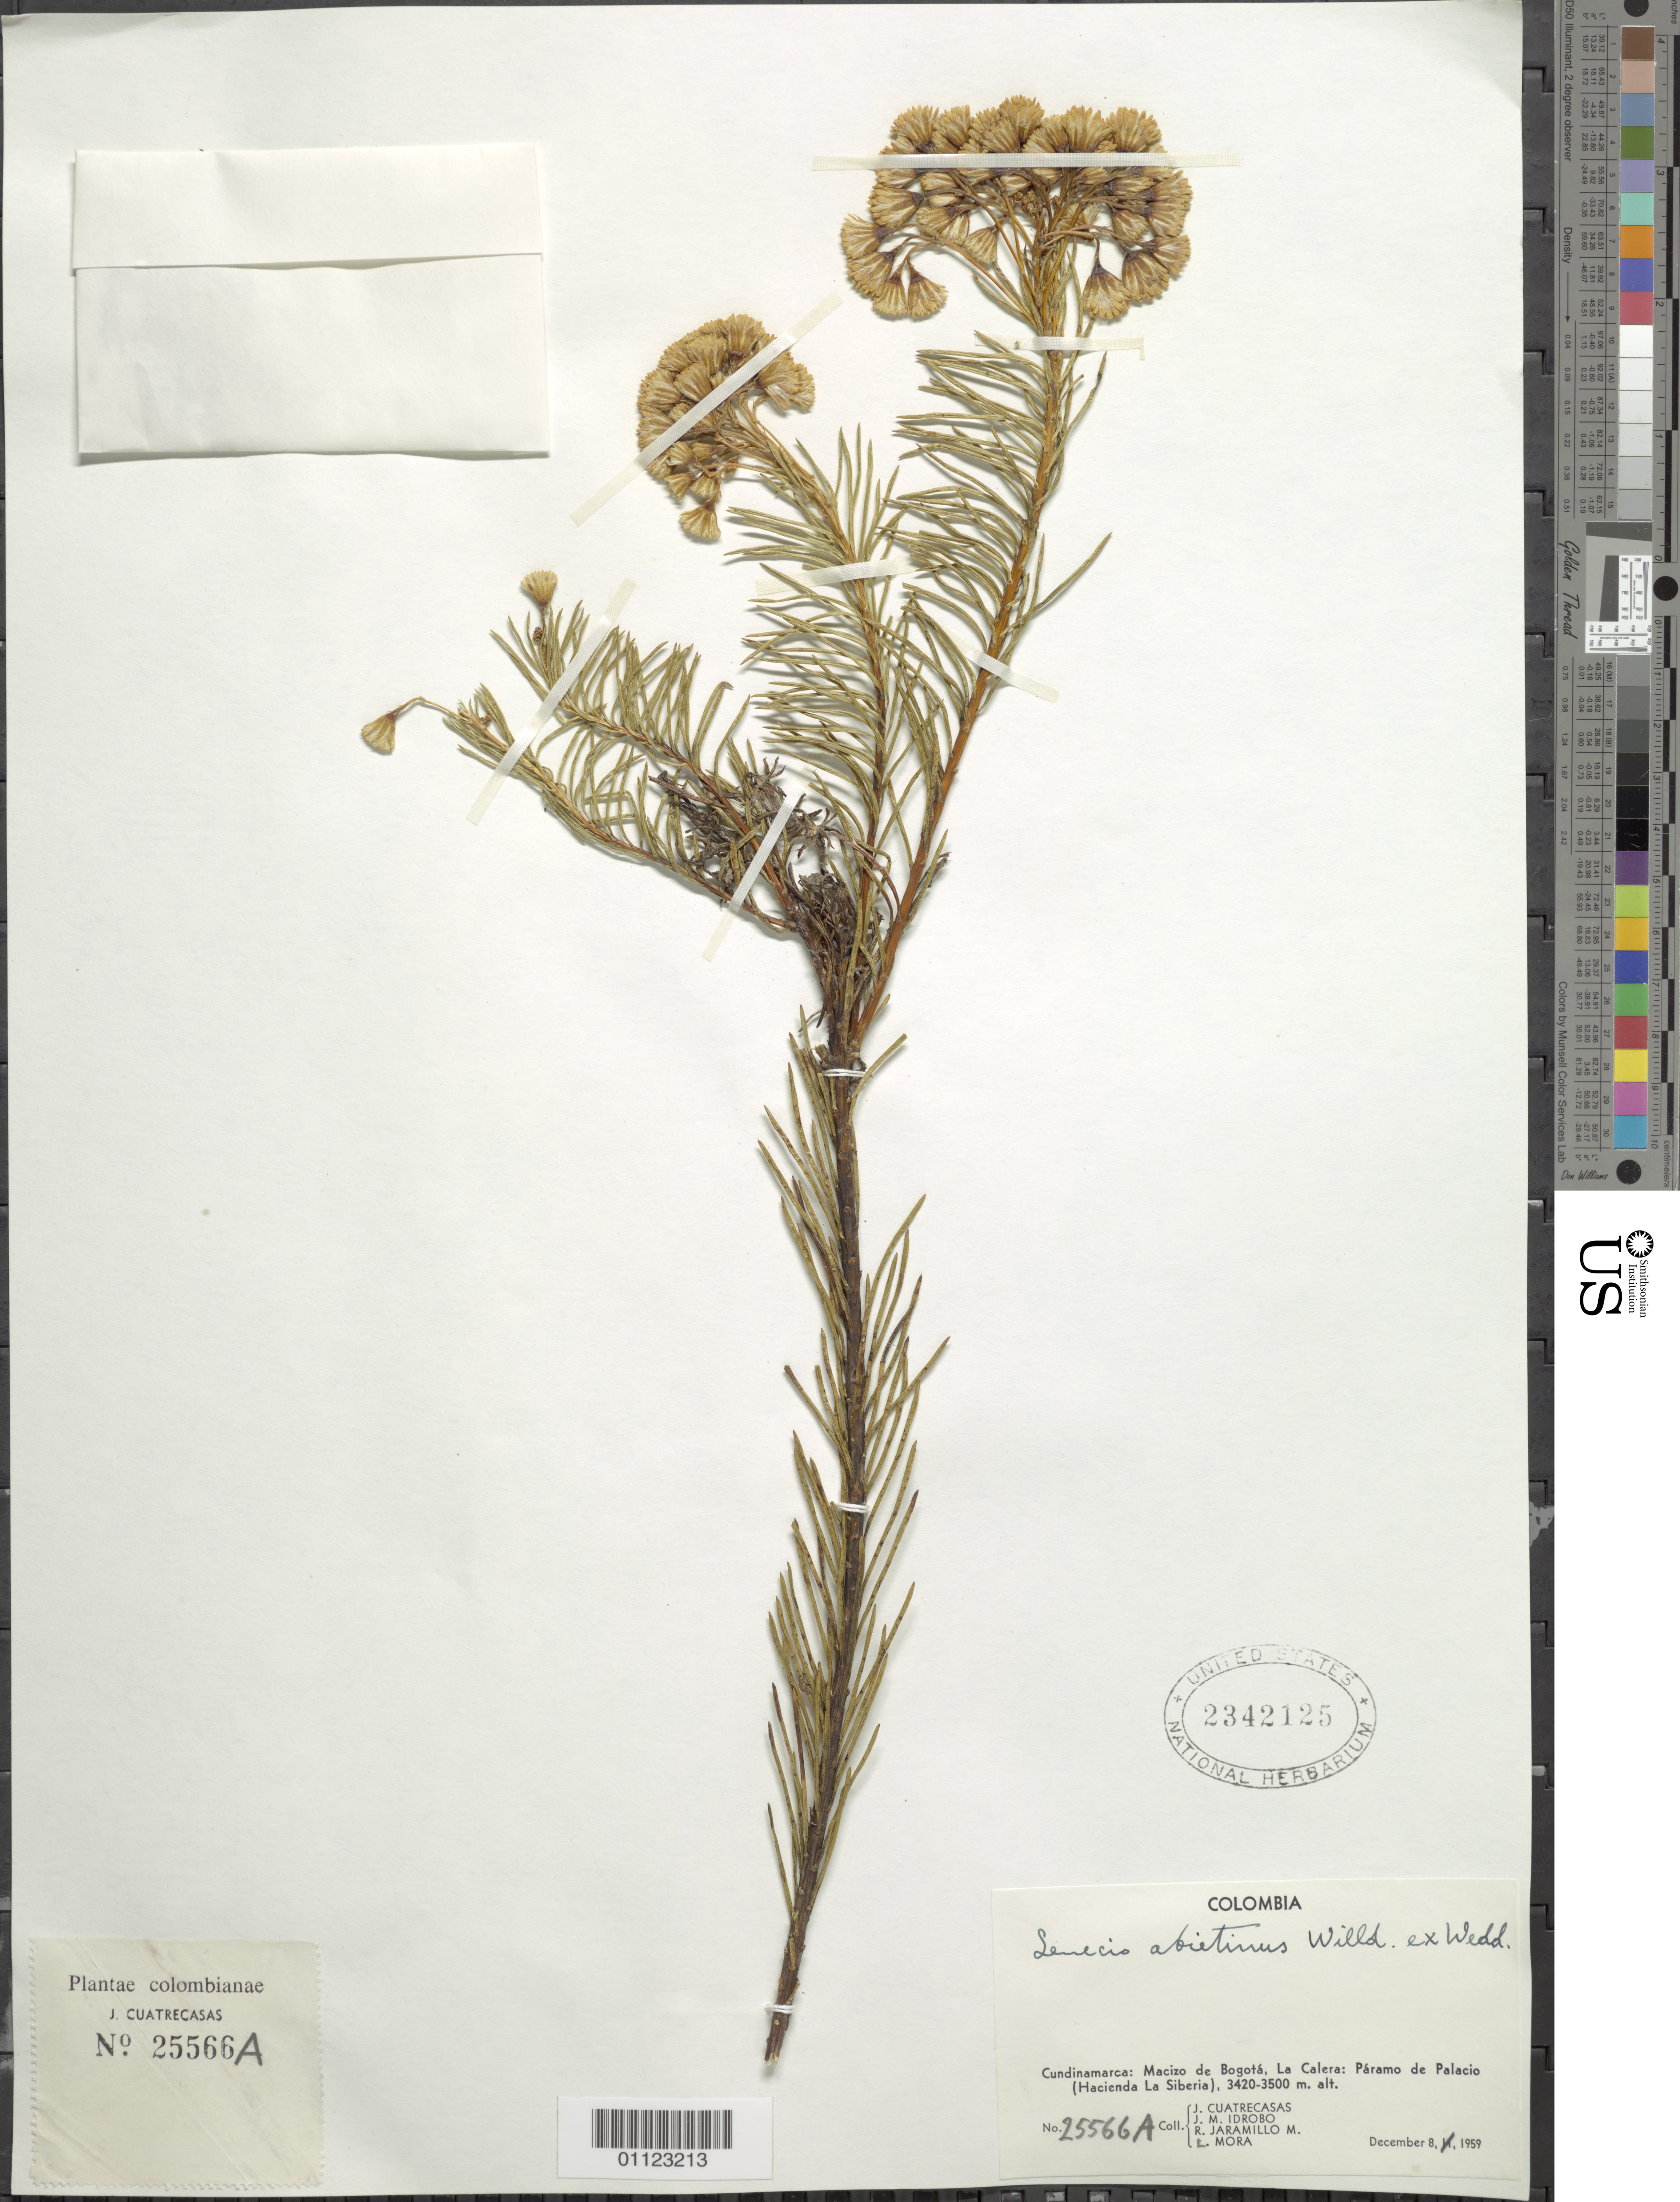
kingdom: Plantae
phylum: Tracheophyta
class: Magnoliopsida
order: Asterales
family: Asteraceae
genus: Pentacalia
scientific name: Pentacalia abietina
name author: (Willd. ex Wedd.) Cuatrec.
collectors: J. Cuatrecasas, J. M. Idrobo, R. Jaramillo M. & L. Mora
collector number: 25566A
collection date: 1959-12-08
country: Colombia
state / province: Cundinamarca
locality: Macizo de Bogotá: La Calera: Páramo de Palacio (Hacienda La Siberia), subparamo.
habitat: Páramo.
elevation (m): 3420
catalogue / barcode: US 2342125